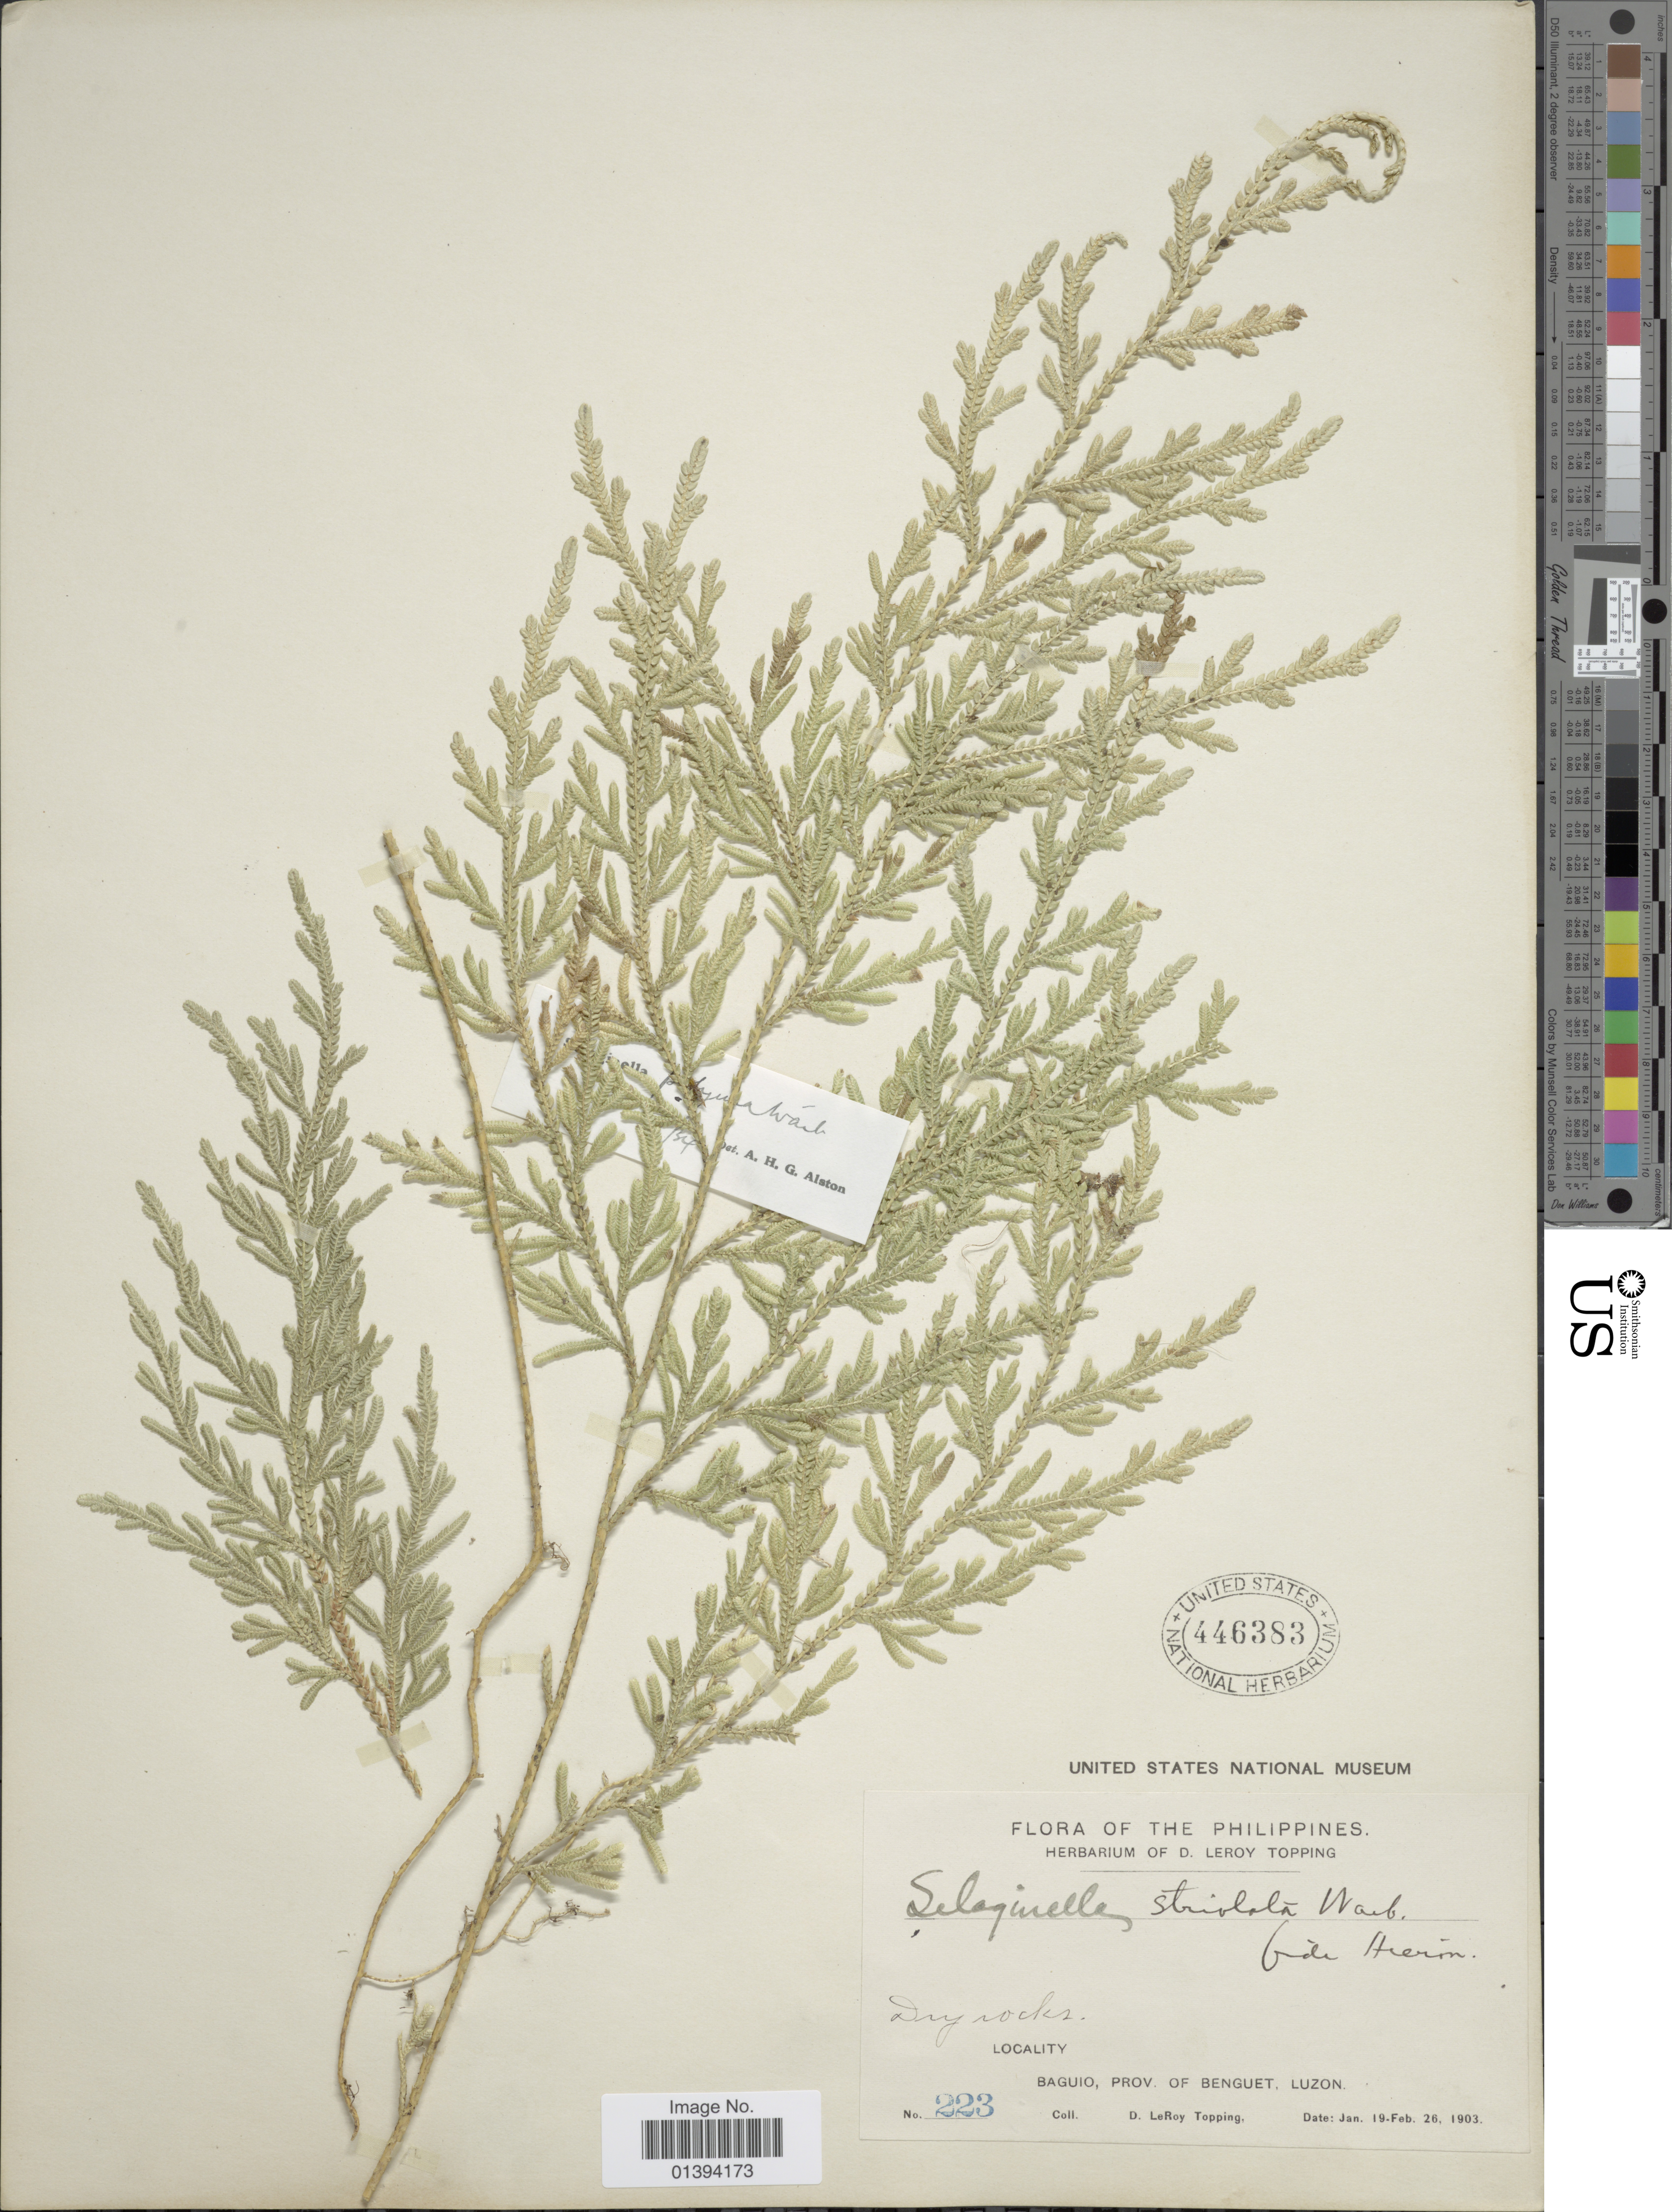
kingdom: Plantae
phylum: Tracheophyta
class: Lycopodiopsida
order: Selaginellales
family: Selaginellaceae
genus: Selaginella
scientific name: Selaginella polyura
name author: Warb.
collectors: D. L. Topping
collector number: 223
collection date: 1903-01-19/1903-02-26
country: Philippines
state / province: Central Luzon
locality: Baguio, prov. of Benguet, Luzon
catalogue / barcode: US 446383